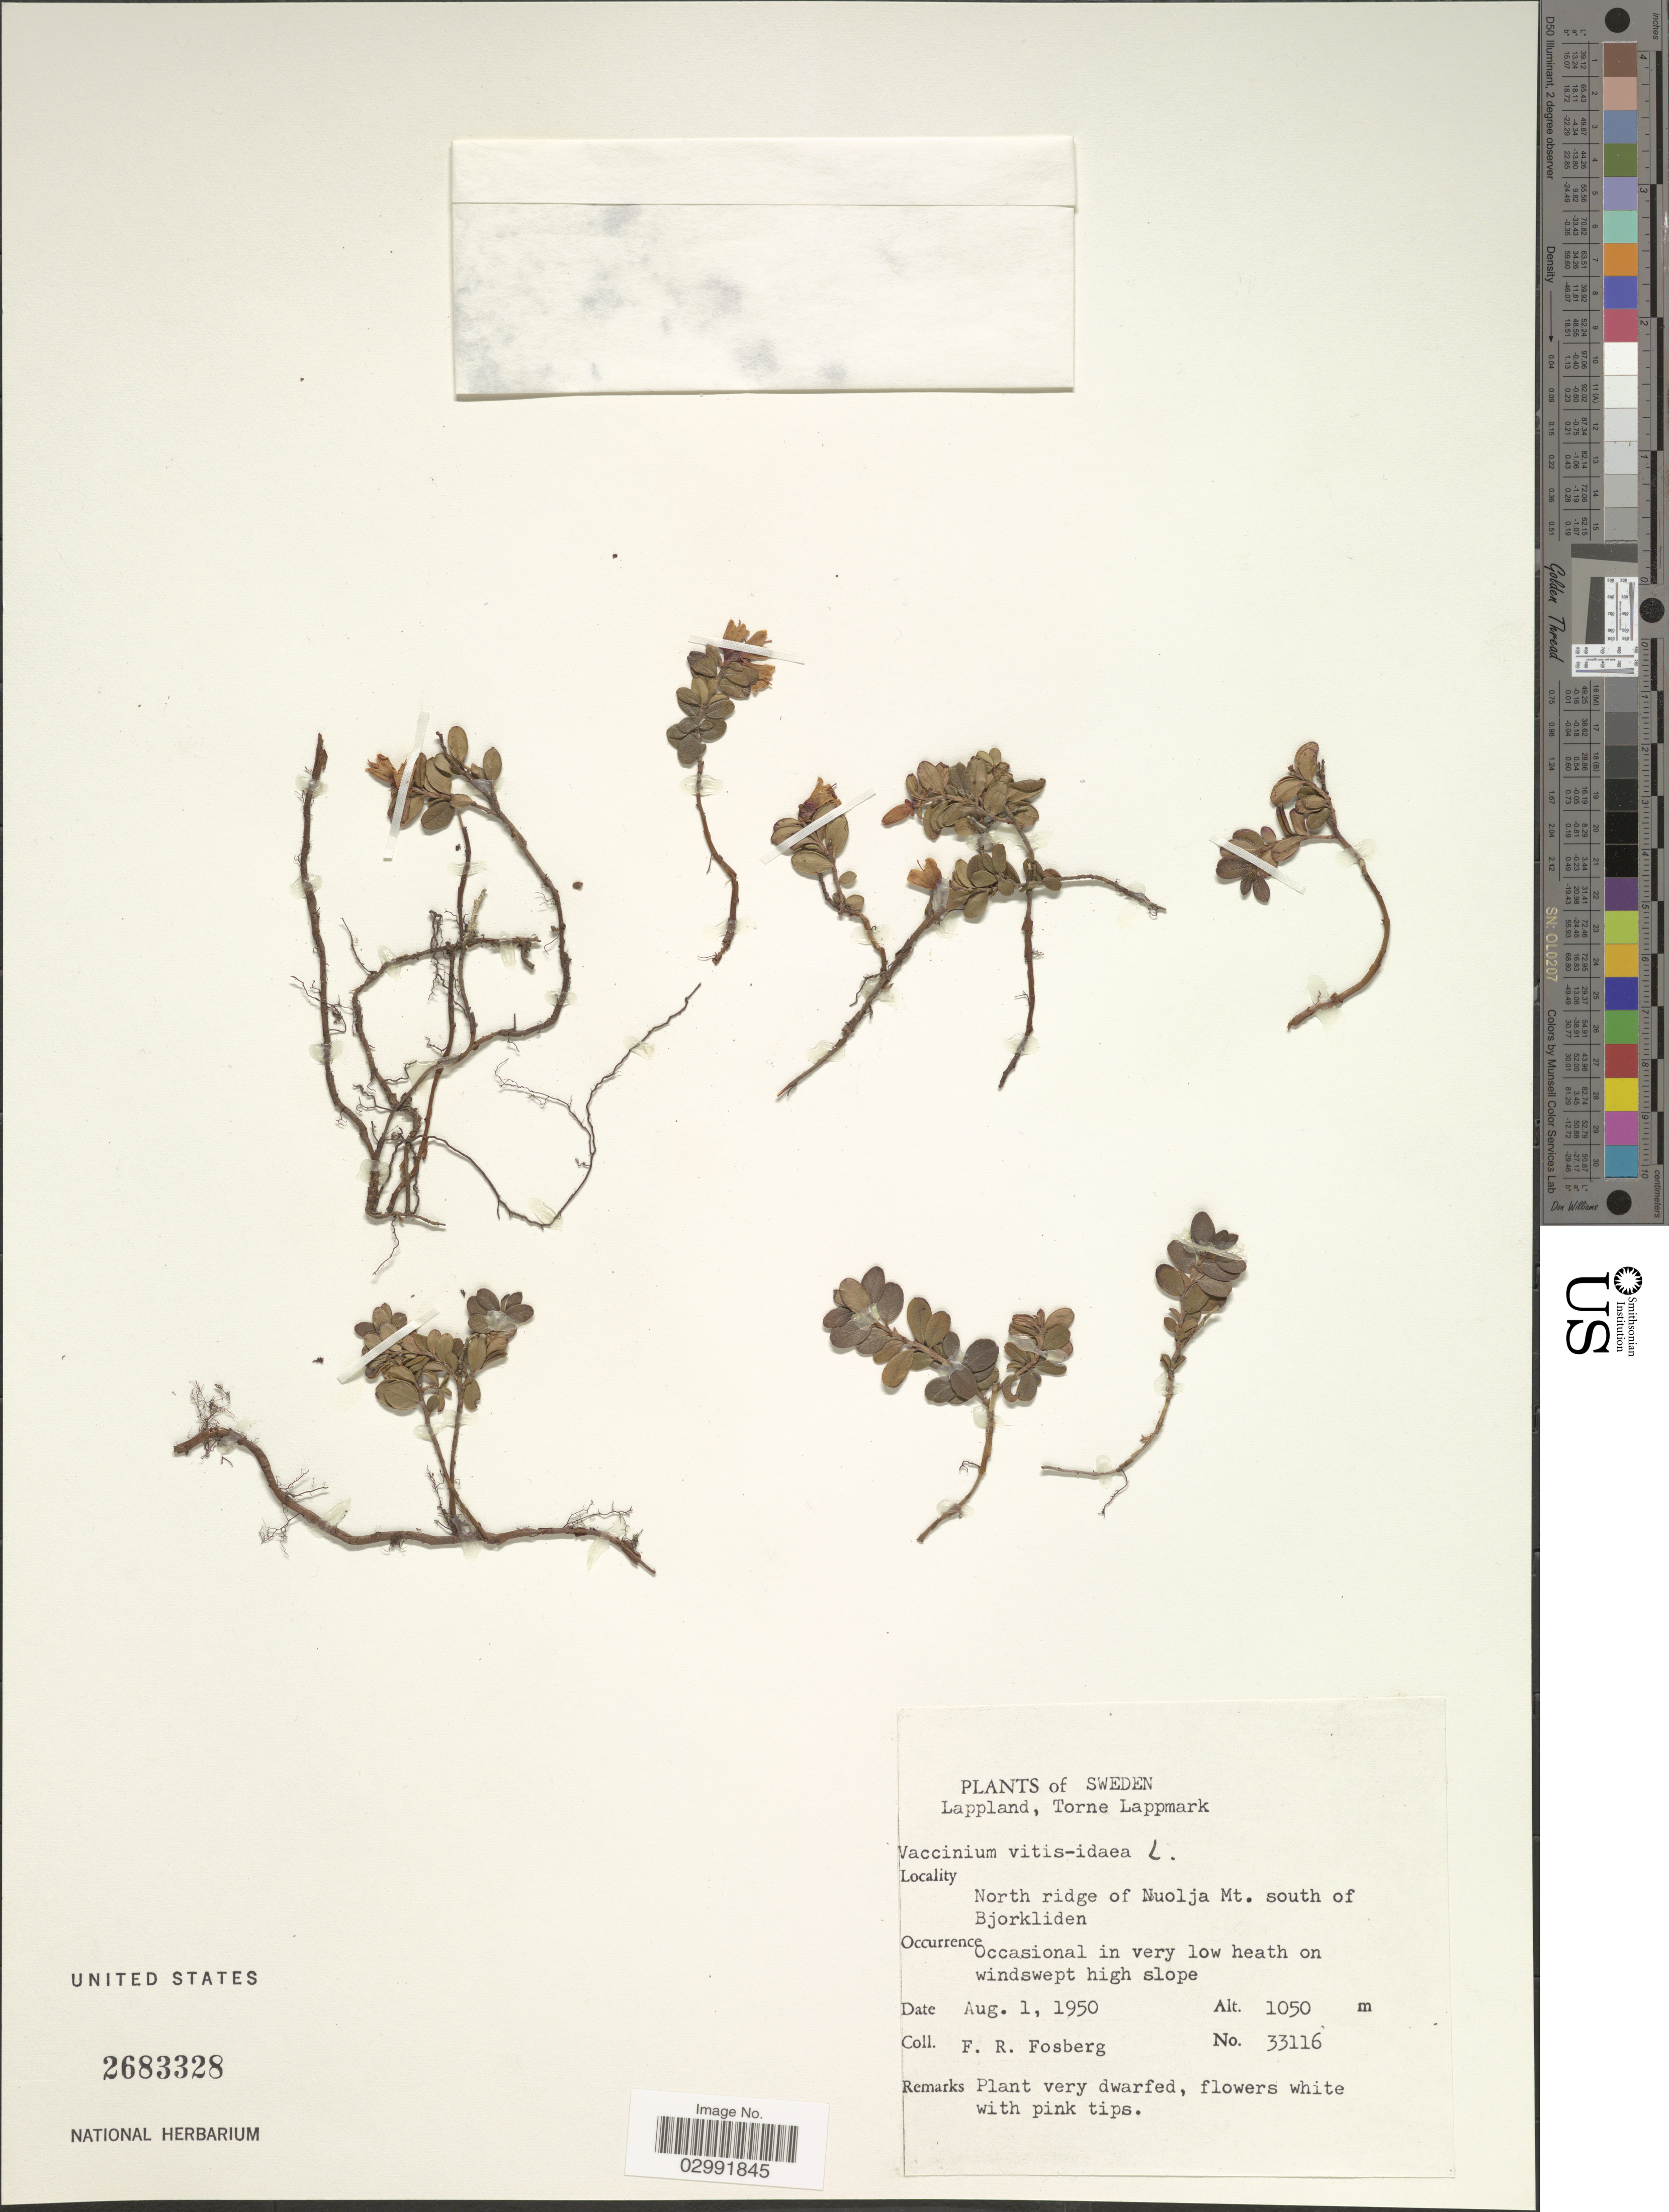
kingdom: Plantae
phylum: Tracheophyta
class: Magnoliopsida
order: Ericales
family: Ericaceae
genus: Vaccinium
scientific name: Vaccinium vitis-idaea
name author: L.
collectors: F. R. Fosberg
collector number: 33116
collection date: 1950-08-01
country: Sweden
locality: Lappland, Torne Lappmark. North ridge of Nuolja Mt. south of Bjorkliden.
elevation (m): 1050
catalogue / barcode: US 2683328